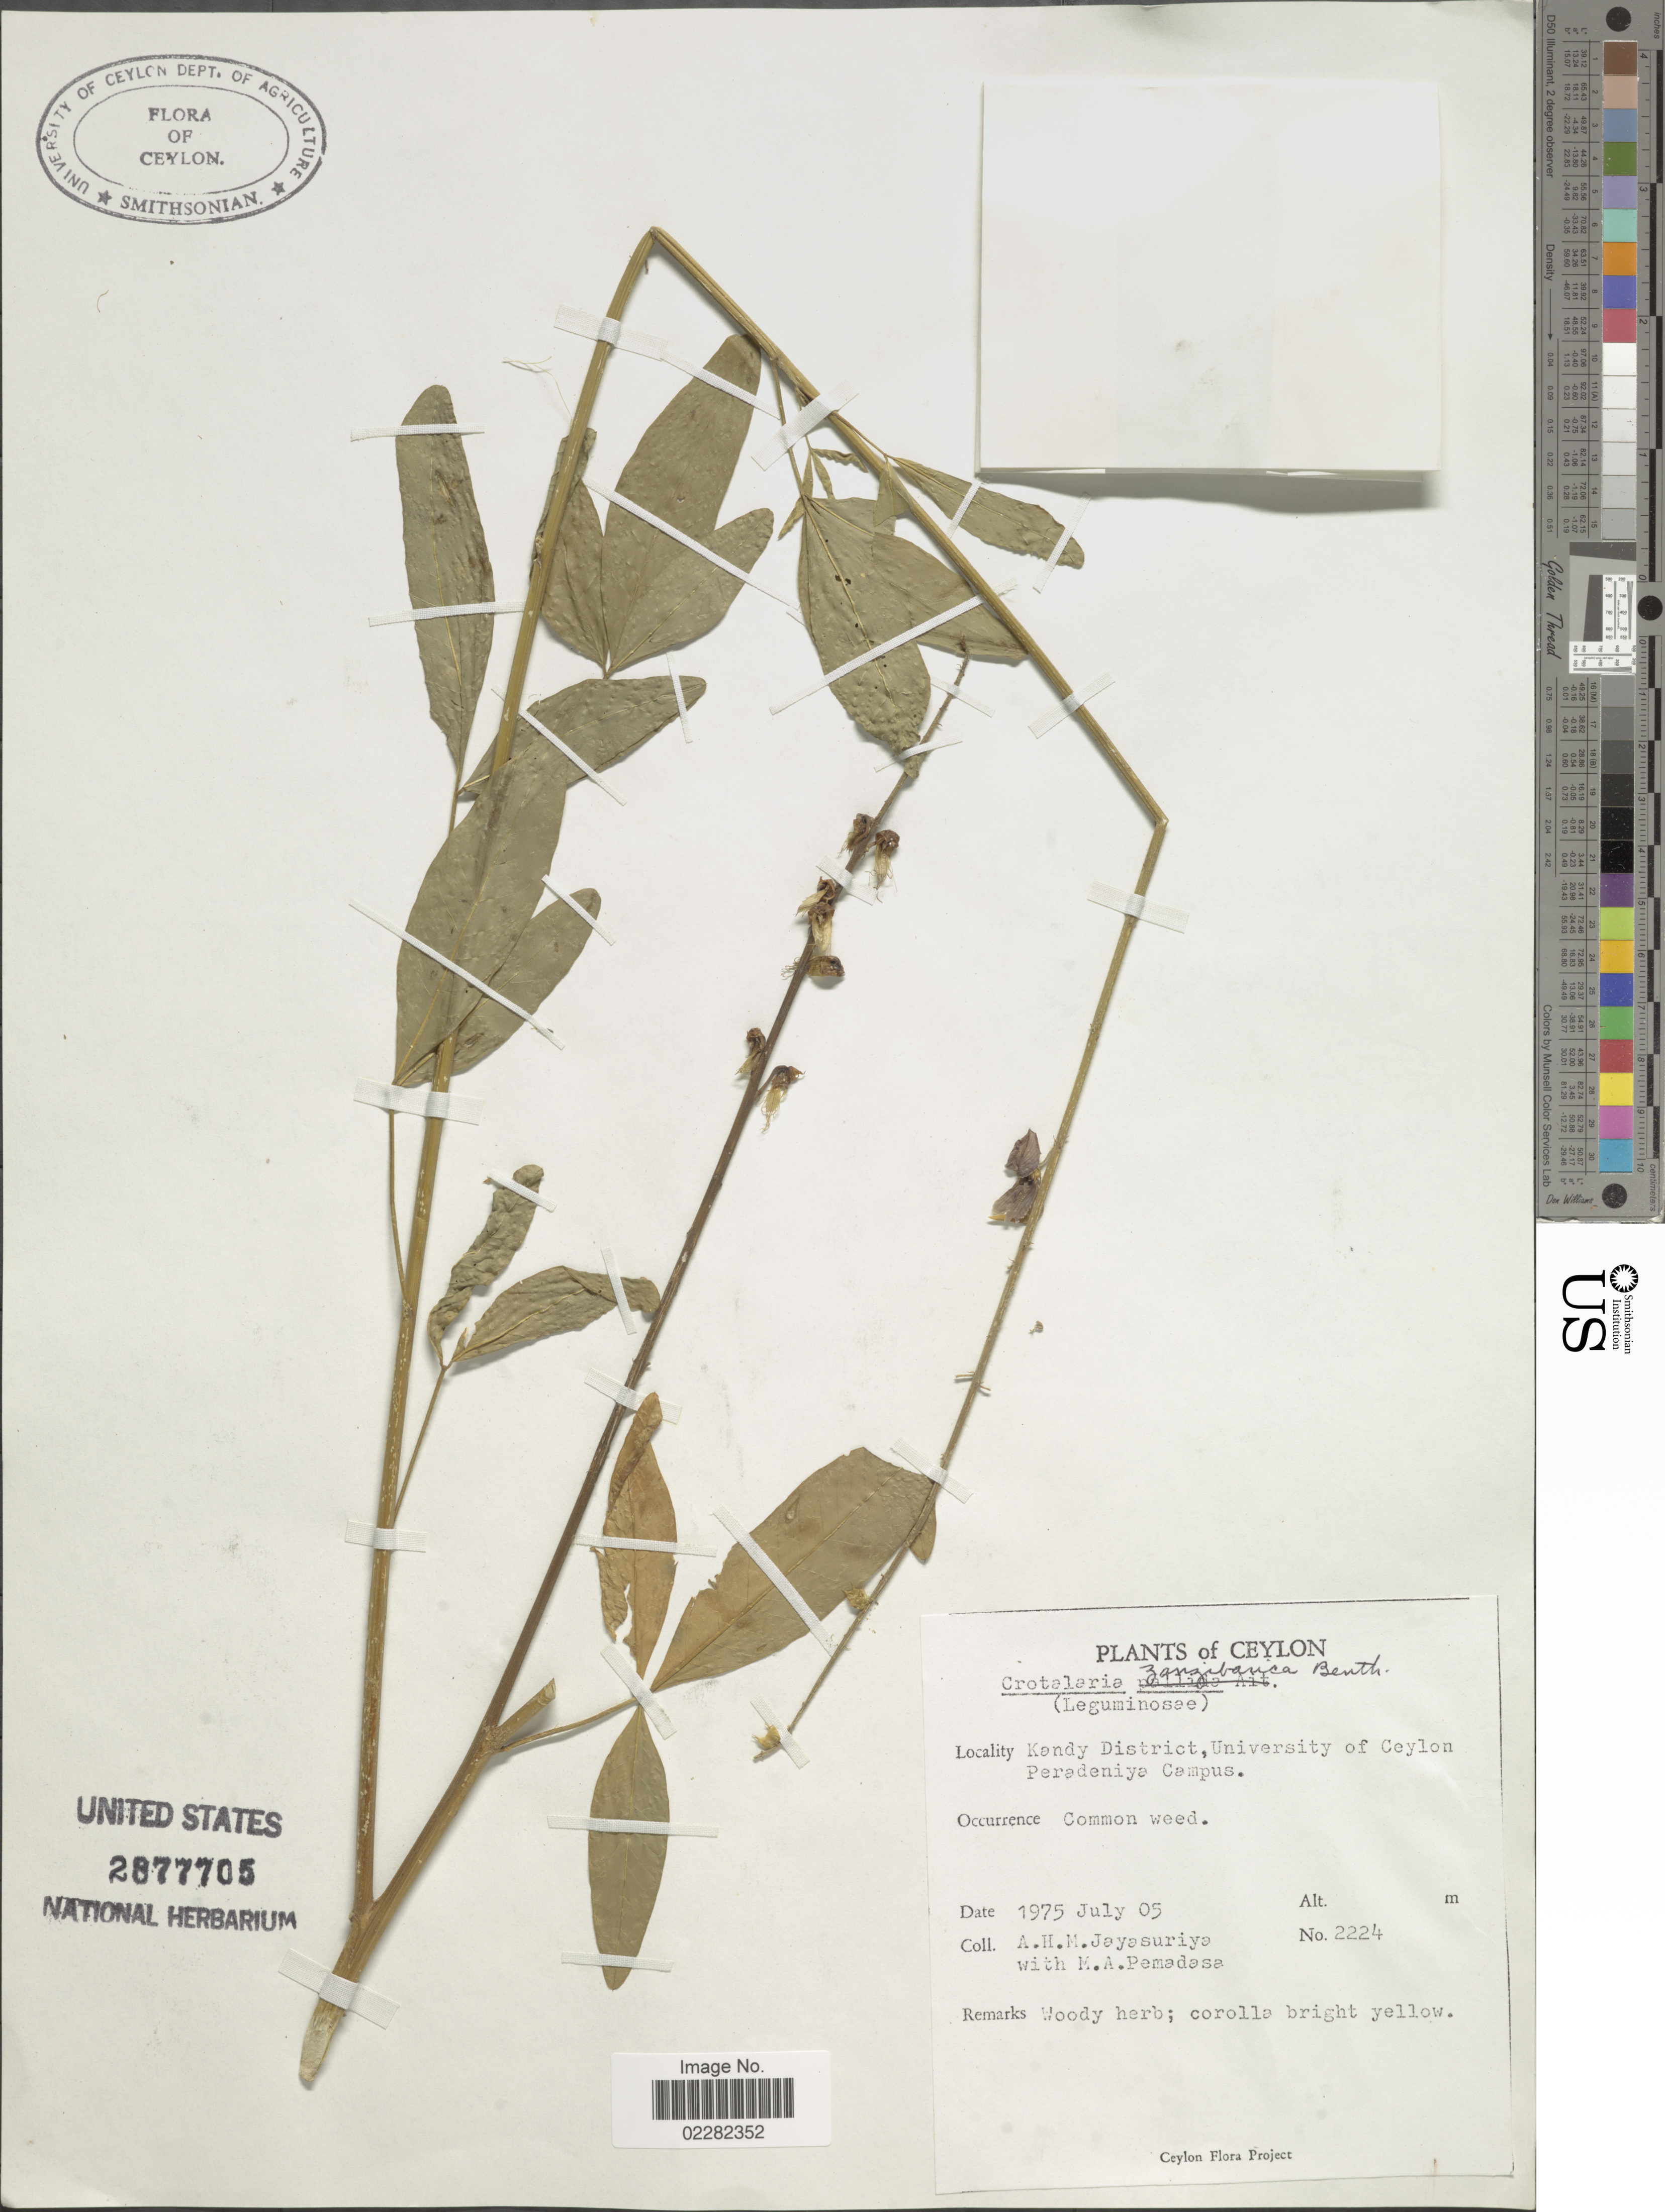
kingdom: Plantae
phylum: Tracheophyta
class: Magnoliopsida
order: Fabales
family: Fabaceae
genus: Crotalaria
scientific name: Crotalaria zanzibarica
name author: Benth.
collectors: M. Jayasuriya & M. Pemadasa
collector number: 2224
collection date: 1975-07-05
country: Sri Lanka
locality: Ceylon, Kandy District, University of Ceylon Peradeniya Campus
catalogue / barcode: US 2877705